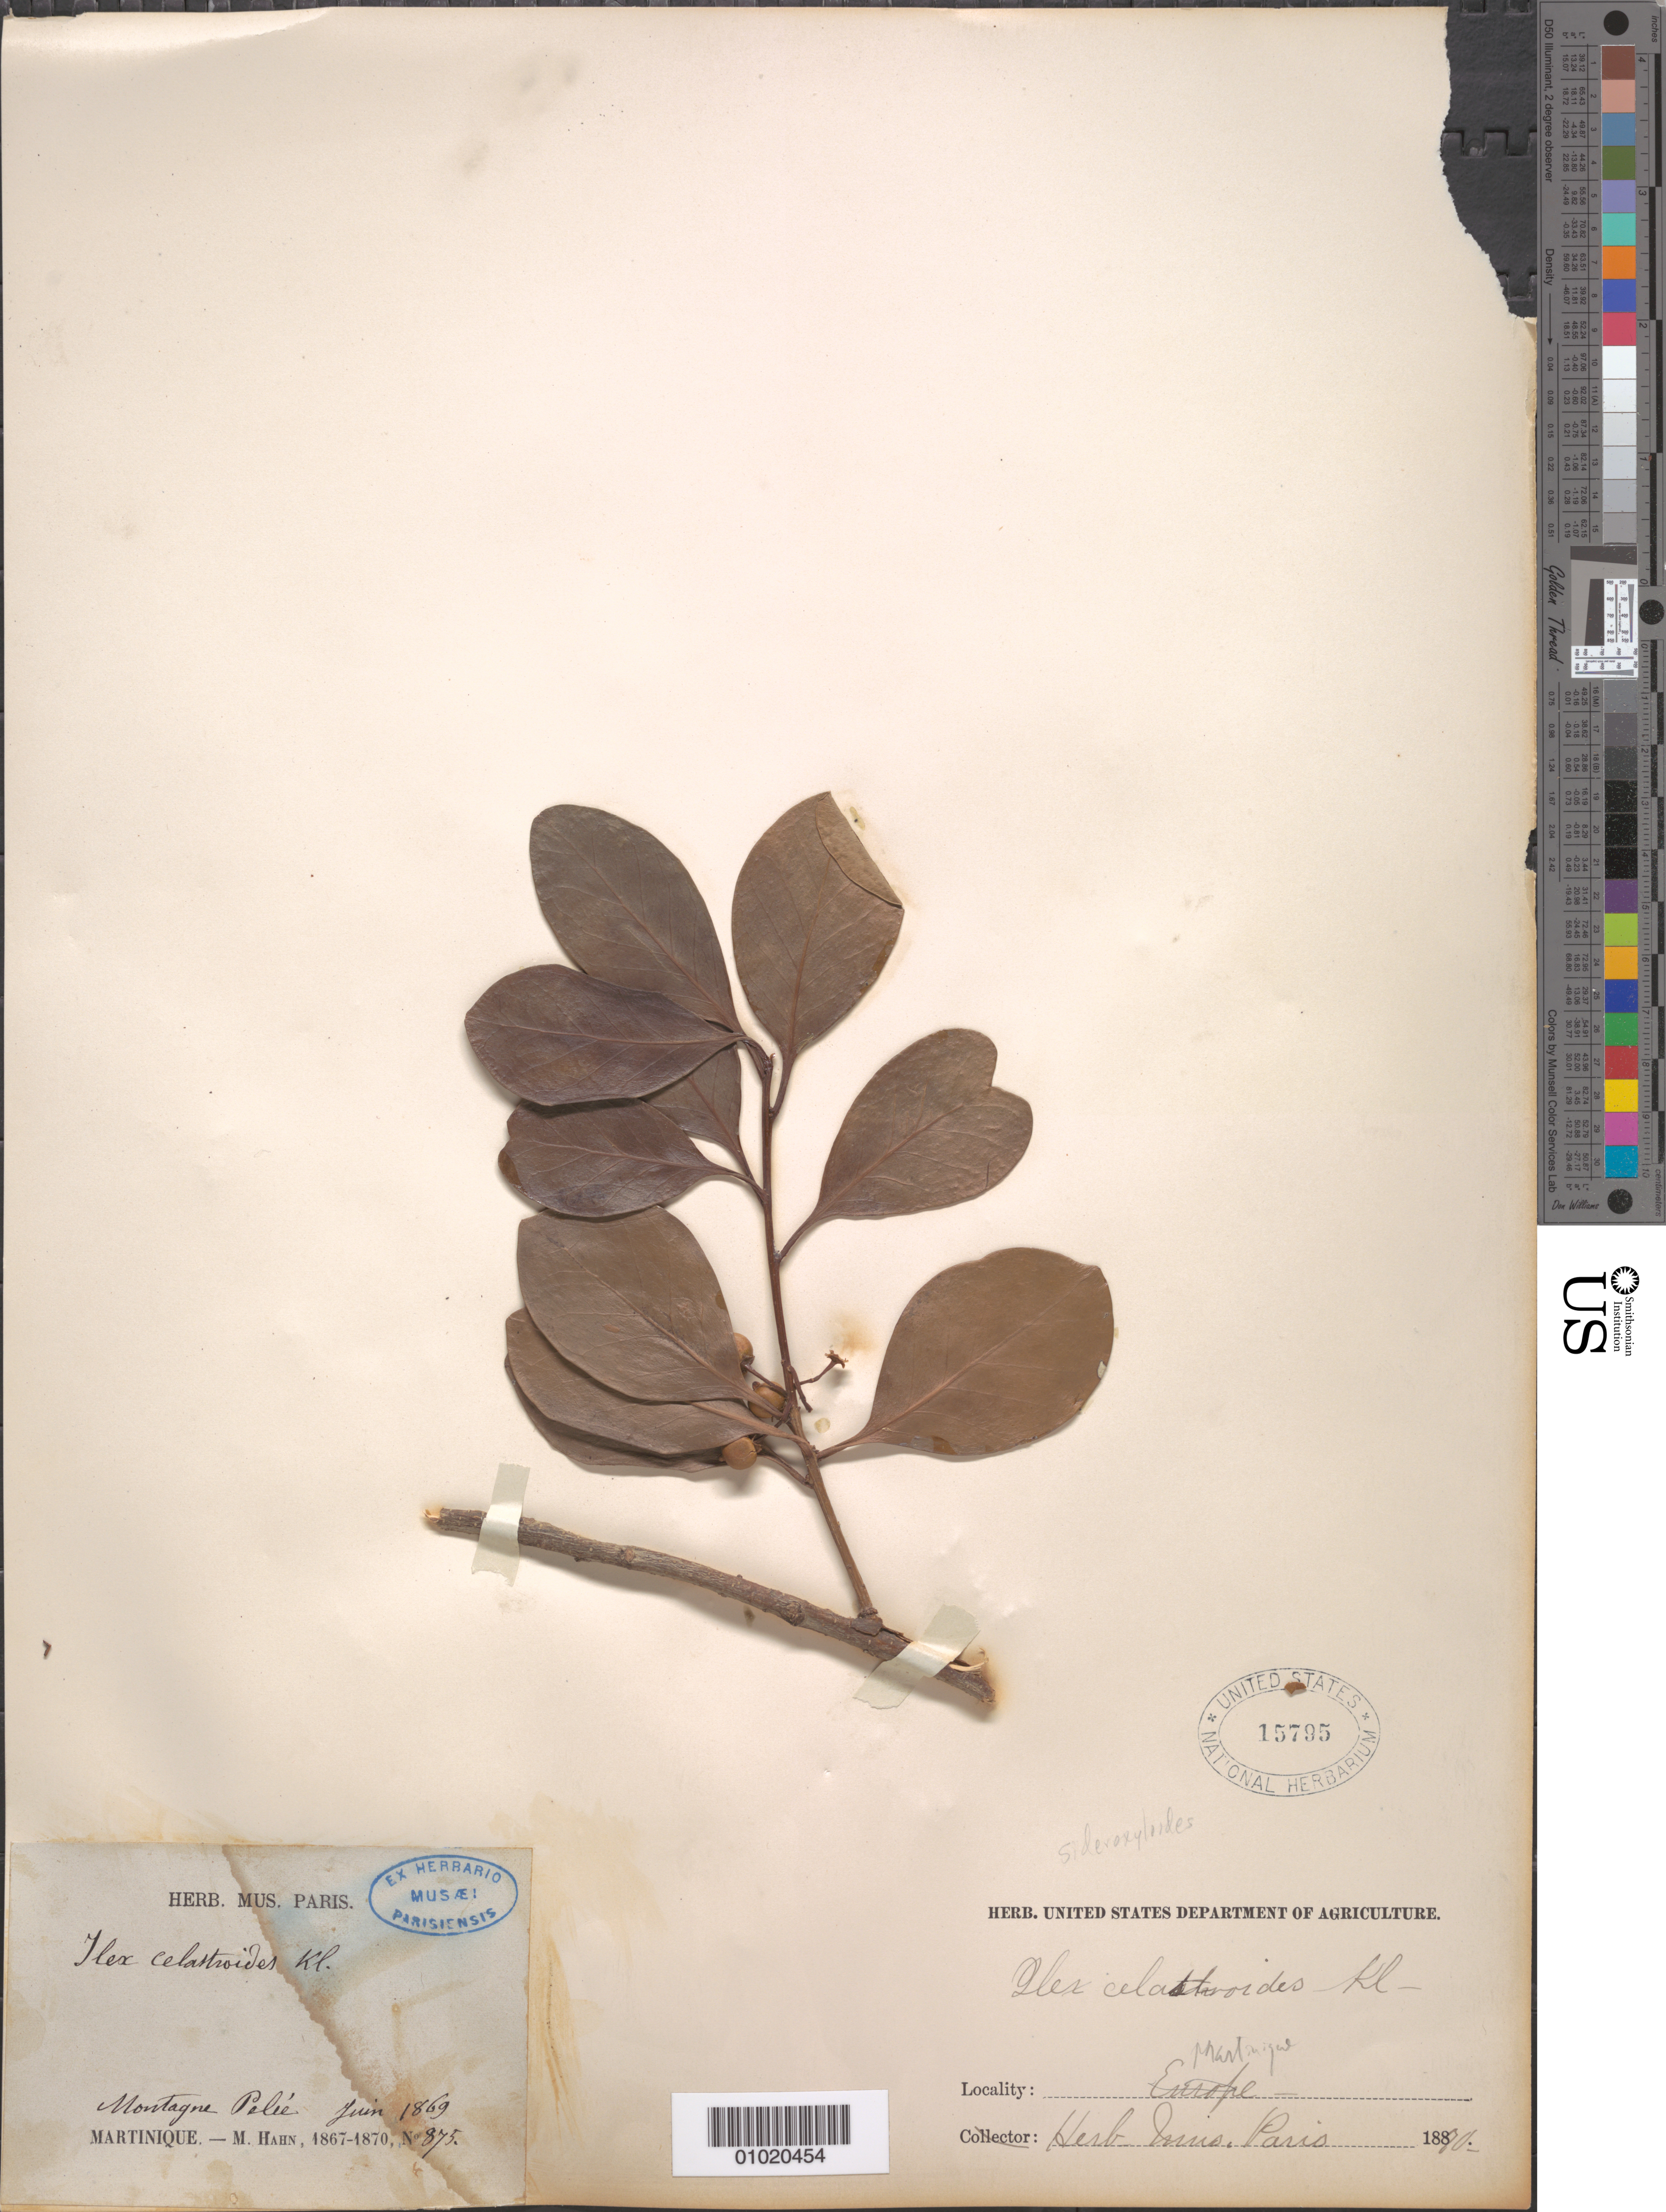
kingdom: Plantae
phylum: Tracheophyta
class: Magnoliopsida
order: Aquifoliales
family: Aquifoliaceae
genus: Ilex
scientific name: Ilex sideroxyloides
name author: (Sw.) Griseb.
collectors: M. Hahn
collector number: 875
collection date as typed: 01 Jun 1869 to 30 Jun 1869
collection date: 1869-06-01/1869-06-30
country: Martinique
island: Martinique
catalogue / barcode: US 15795